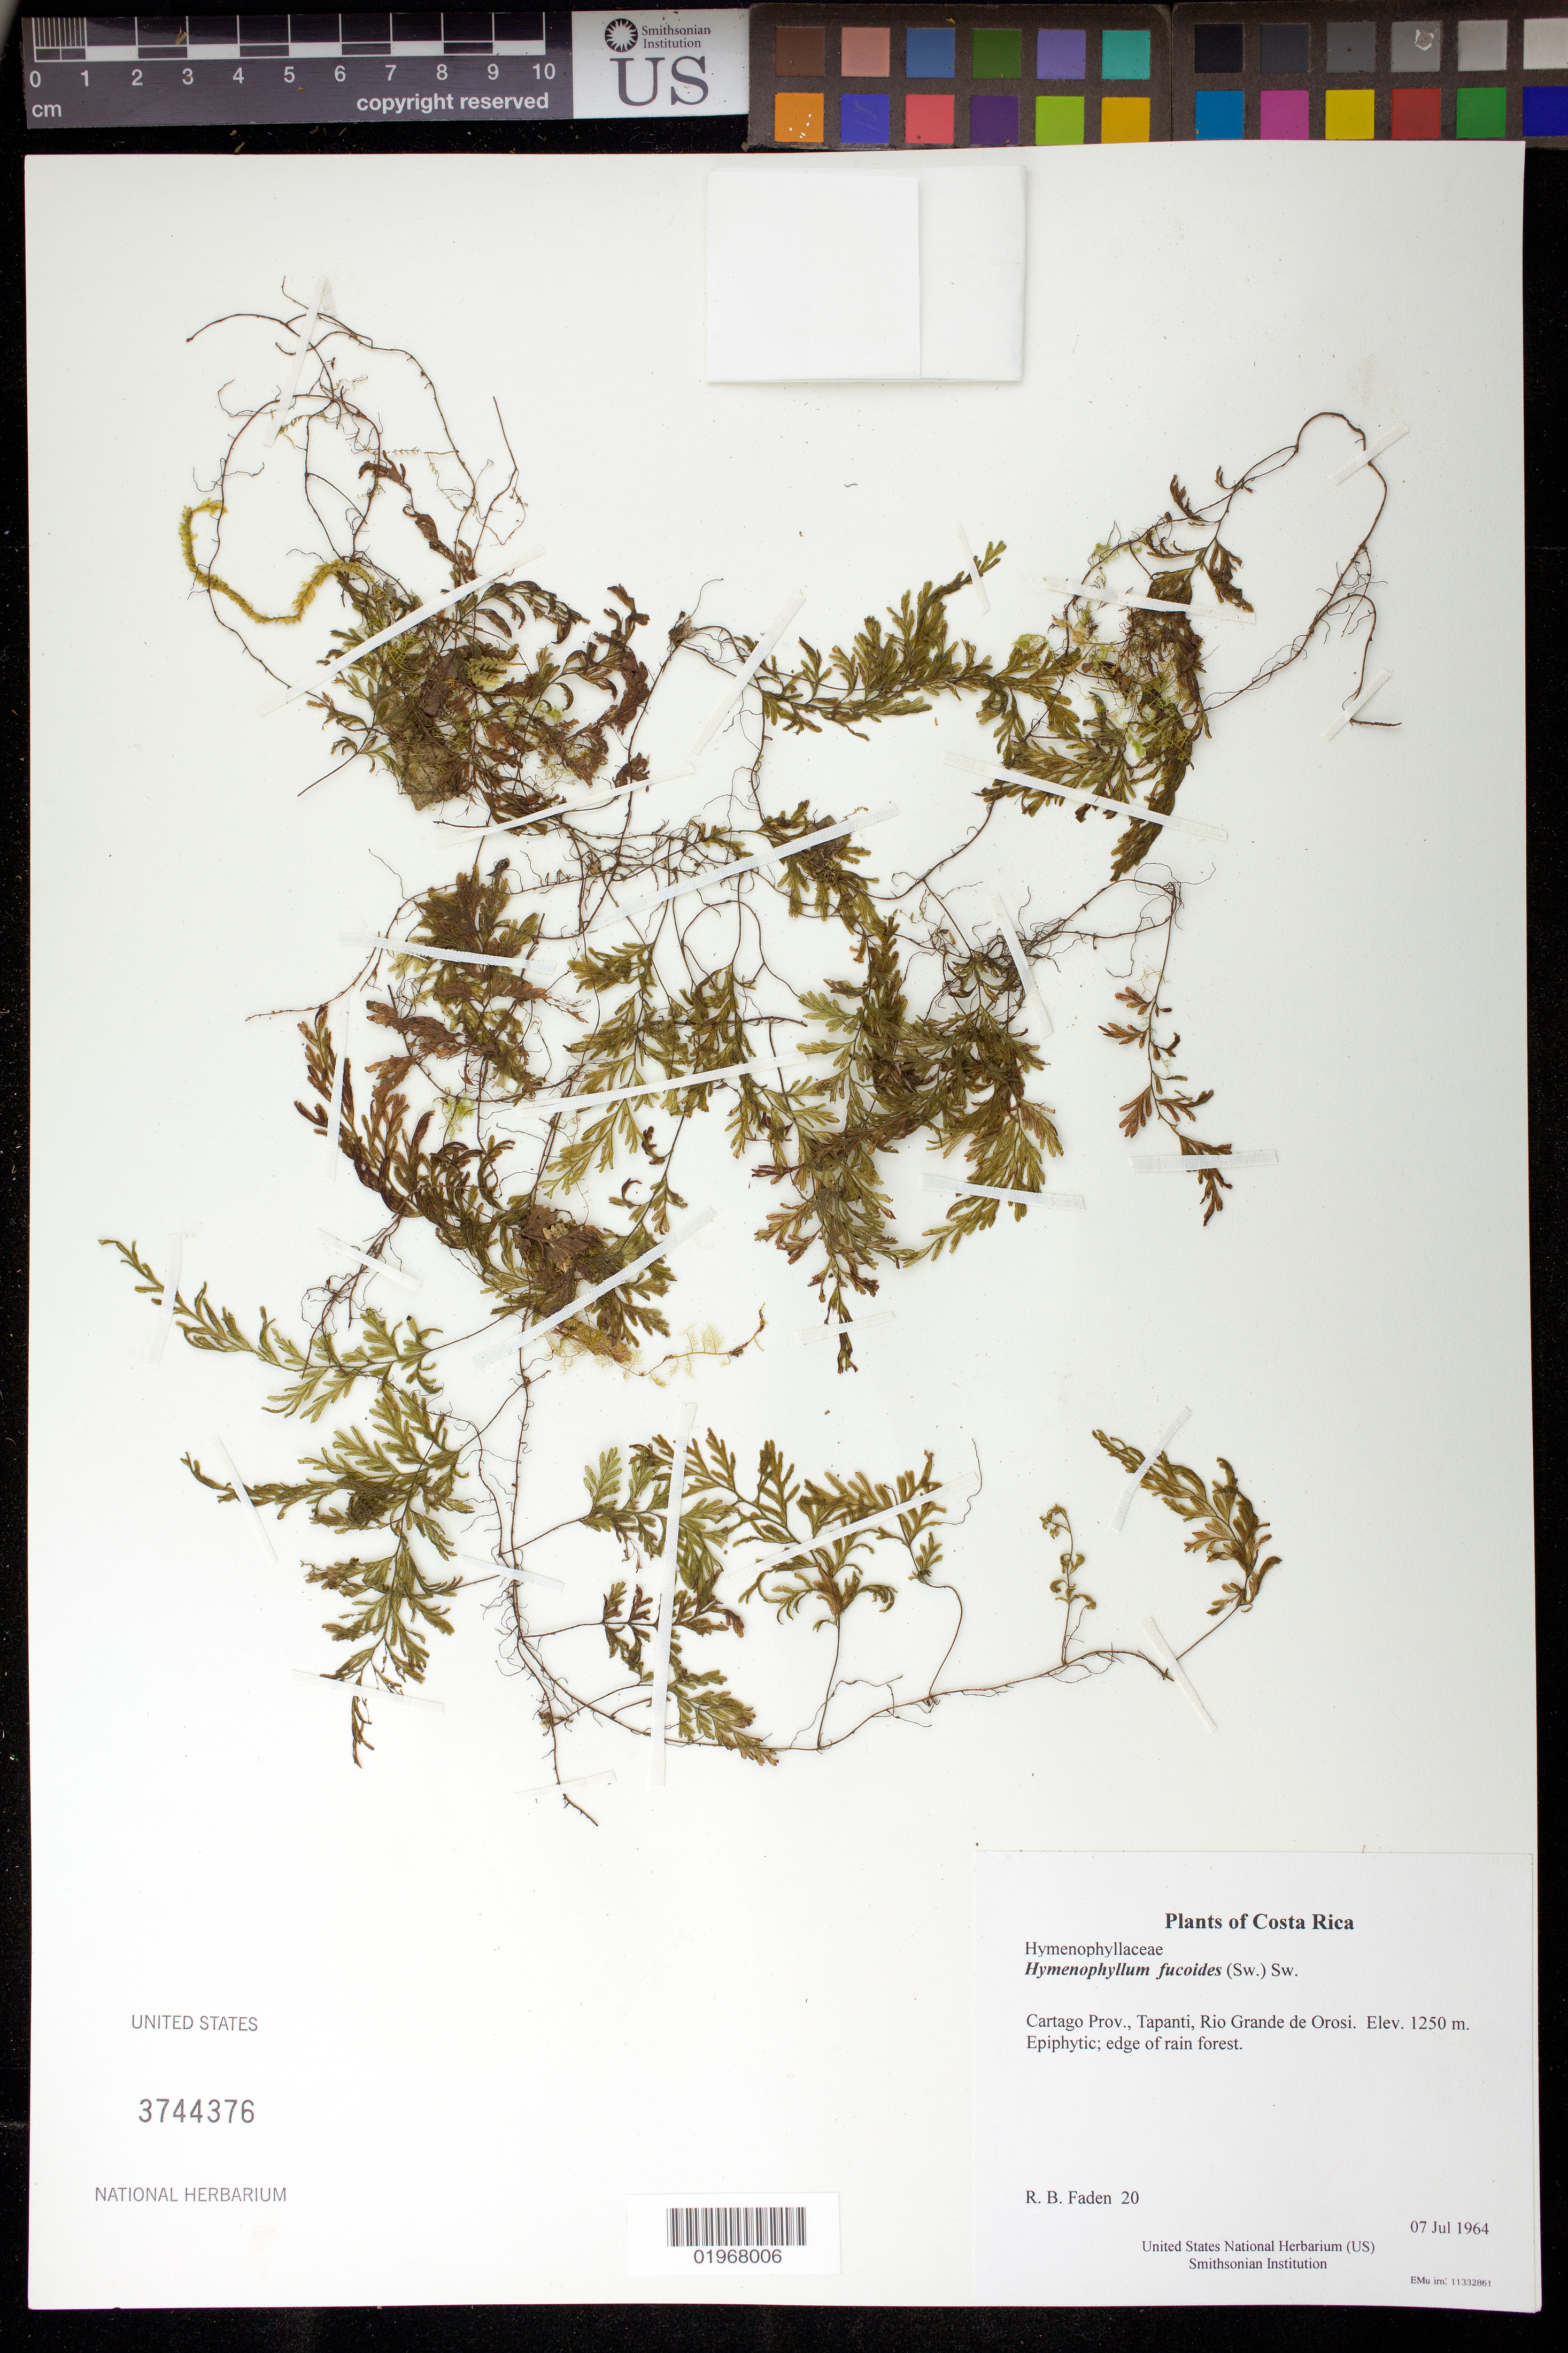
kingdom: Plantae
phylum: Tracheophyta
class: Polypodiopsida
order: Hymenophyllales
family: Hymenophyllaceae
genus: Hymenophyllum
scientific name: Hymenophyllum fucoides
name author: (Sw.) Sw.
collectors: R. B. Faden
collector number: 20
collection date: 1964-07-07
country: Costa Rica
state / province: Cartago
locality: Tapanti, Rio Grande de Orosi.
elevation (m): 1250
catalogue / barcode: US 3744376